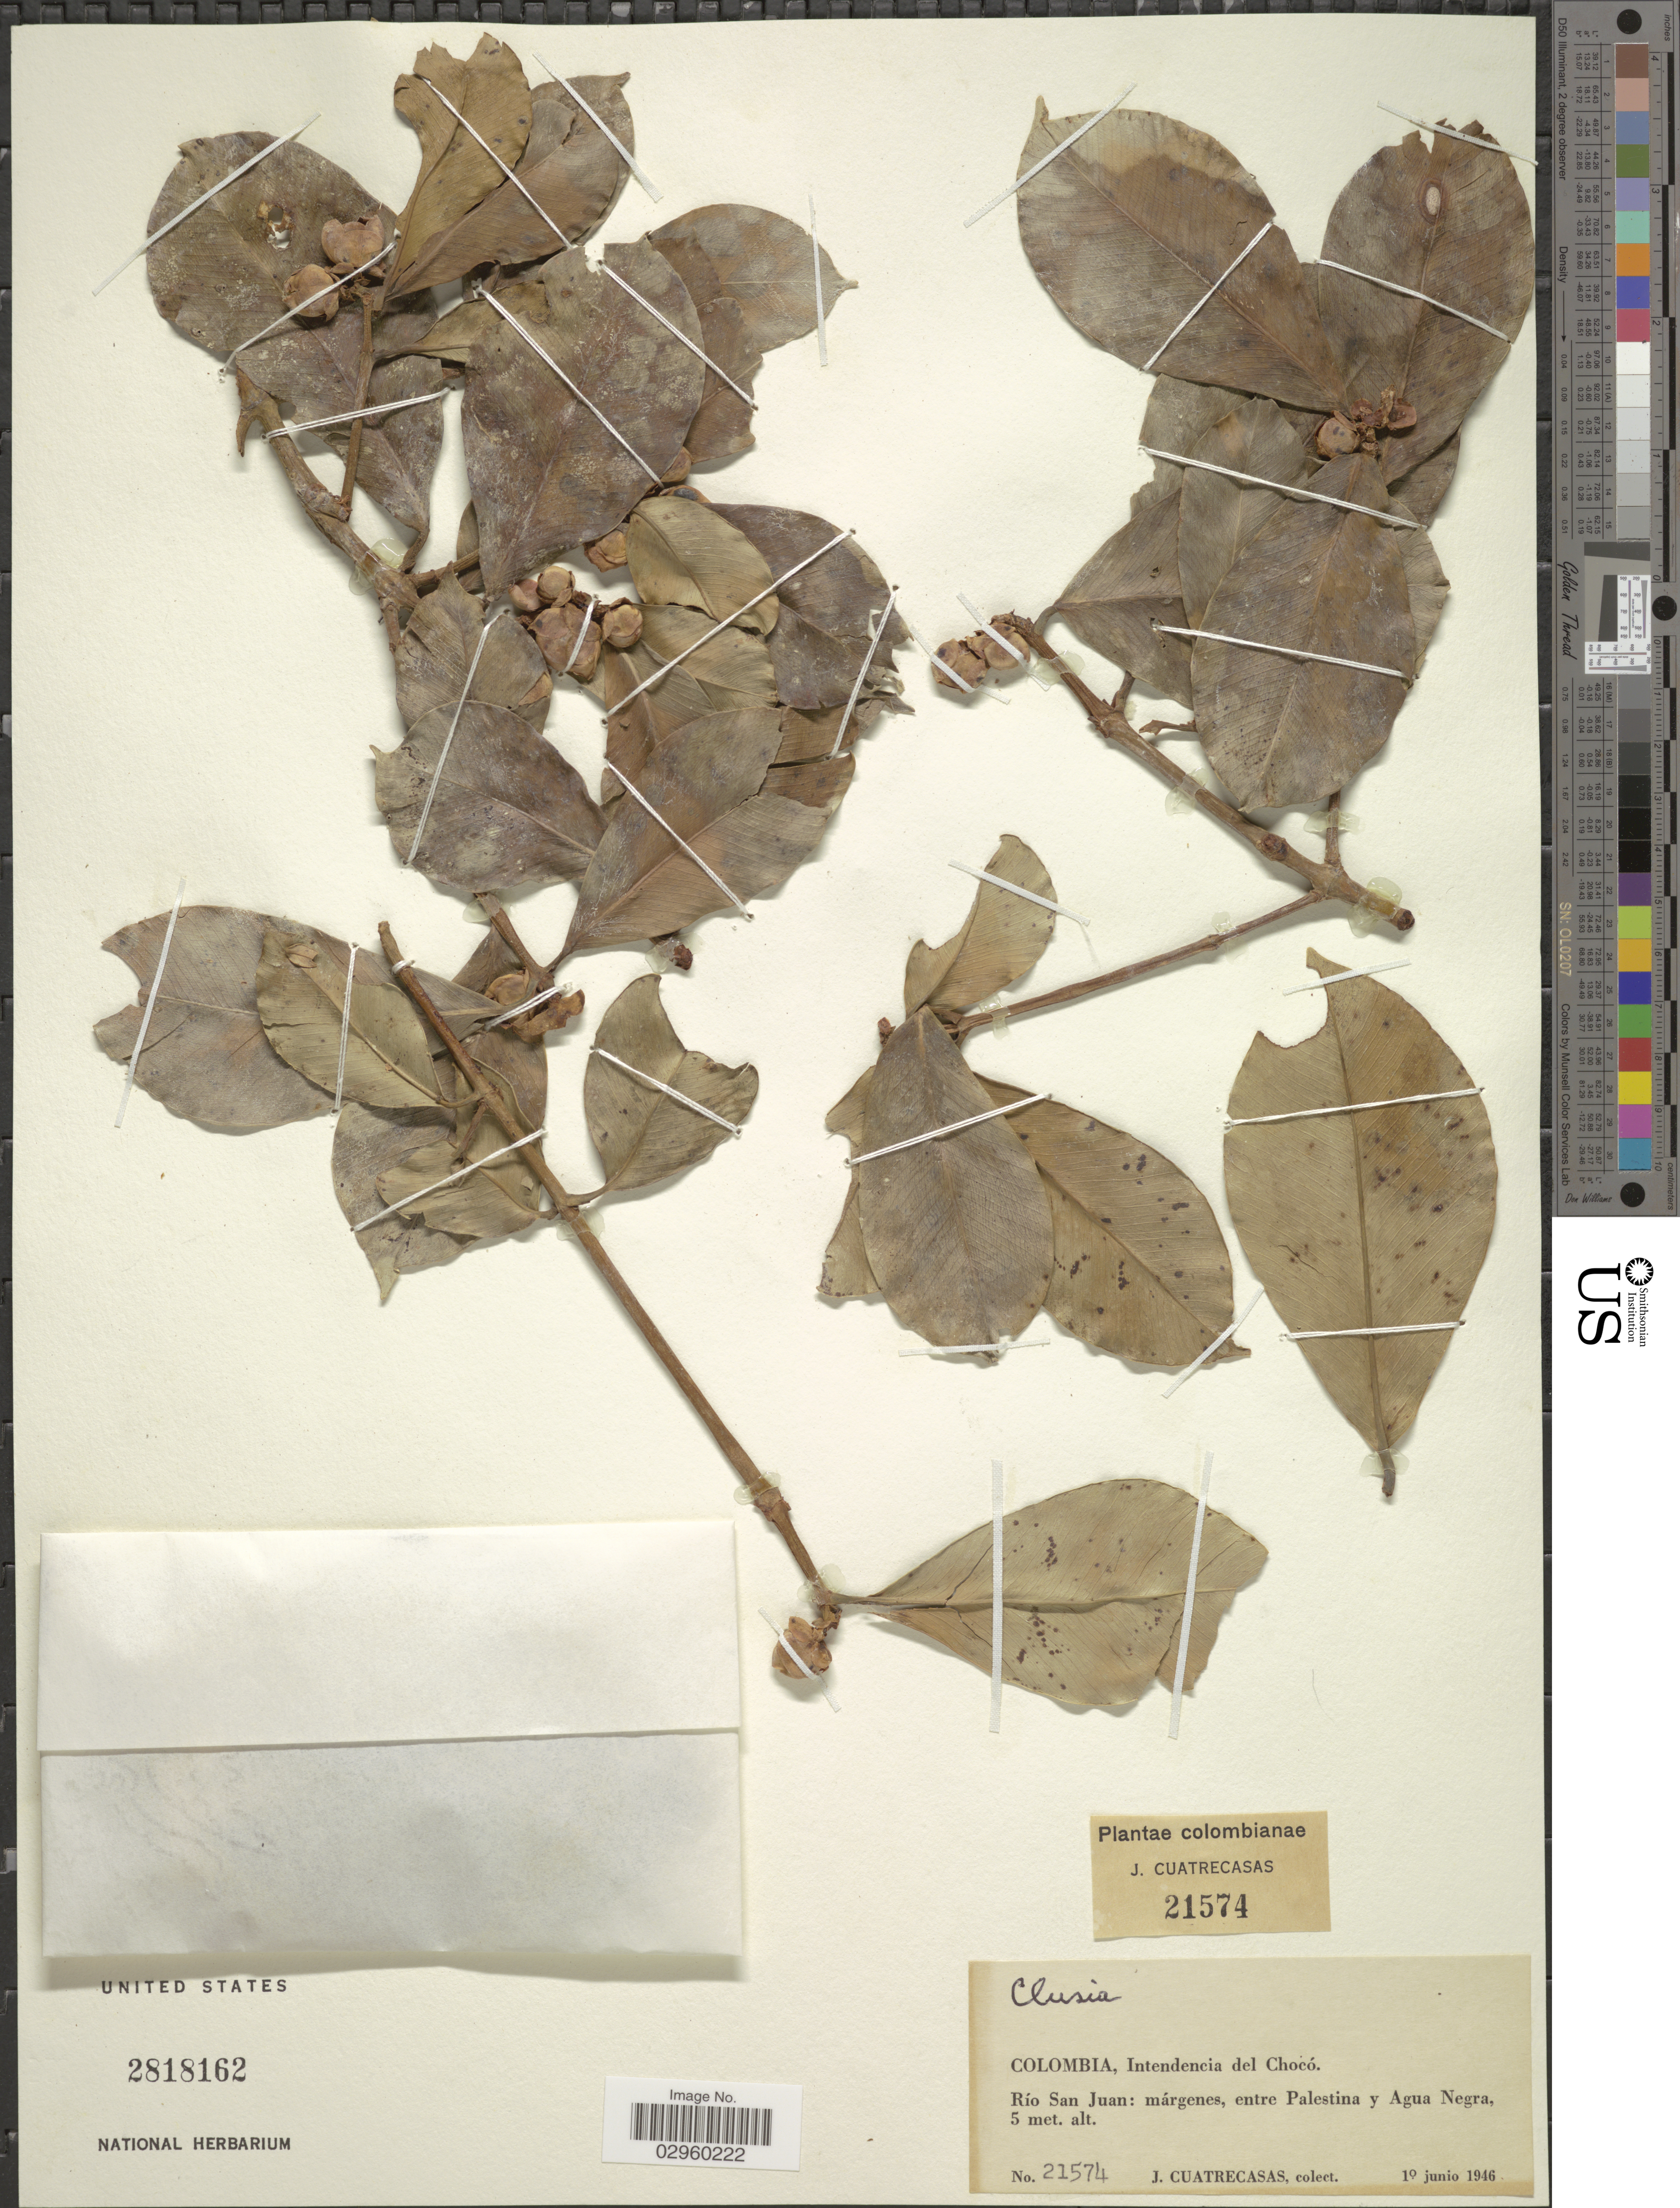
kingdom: Plantae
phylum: Tracheophyta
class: Magnoliopsida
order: Malpighiales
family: Clusiaceae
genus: Clusia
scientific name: Clusia sp.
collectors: J. Cuatrecasas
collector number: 21574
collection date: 1946-06-10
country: Colombia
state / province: Chocó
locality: Río San Juan: márgenes, entre Palestina y Agua Negra.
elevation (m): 5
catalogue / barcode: US 2818162